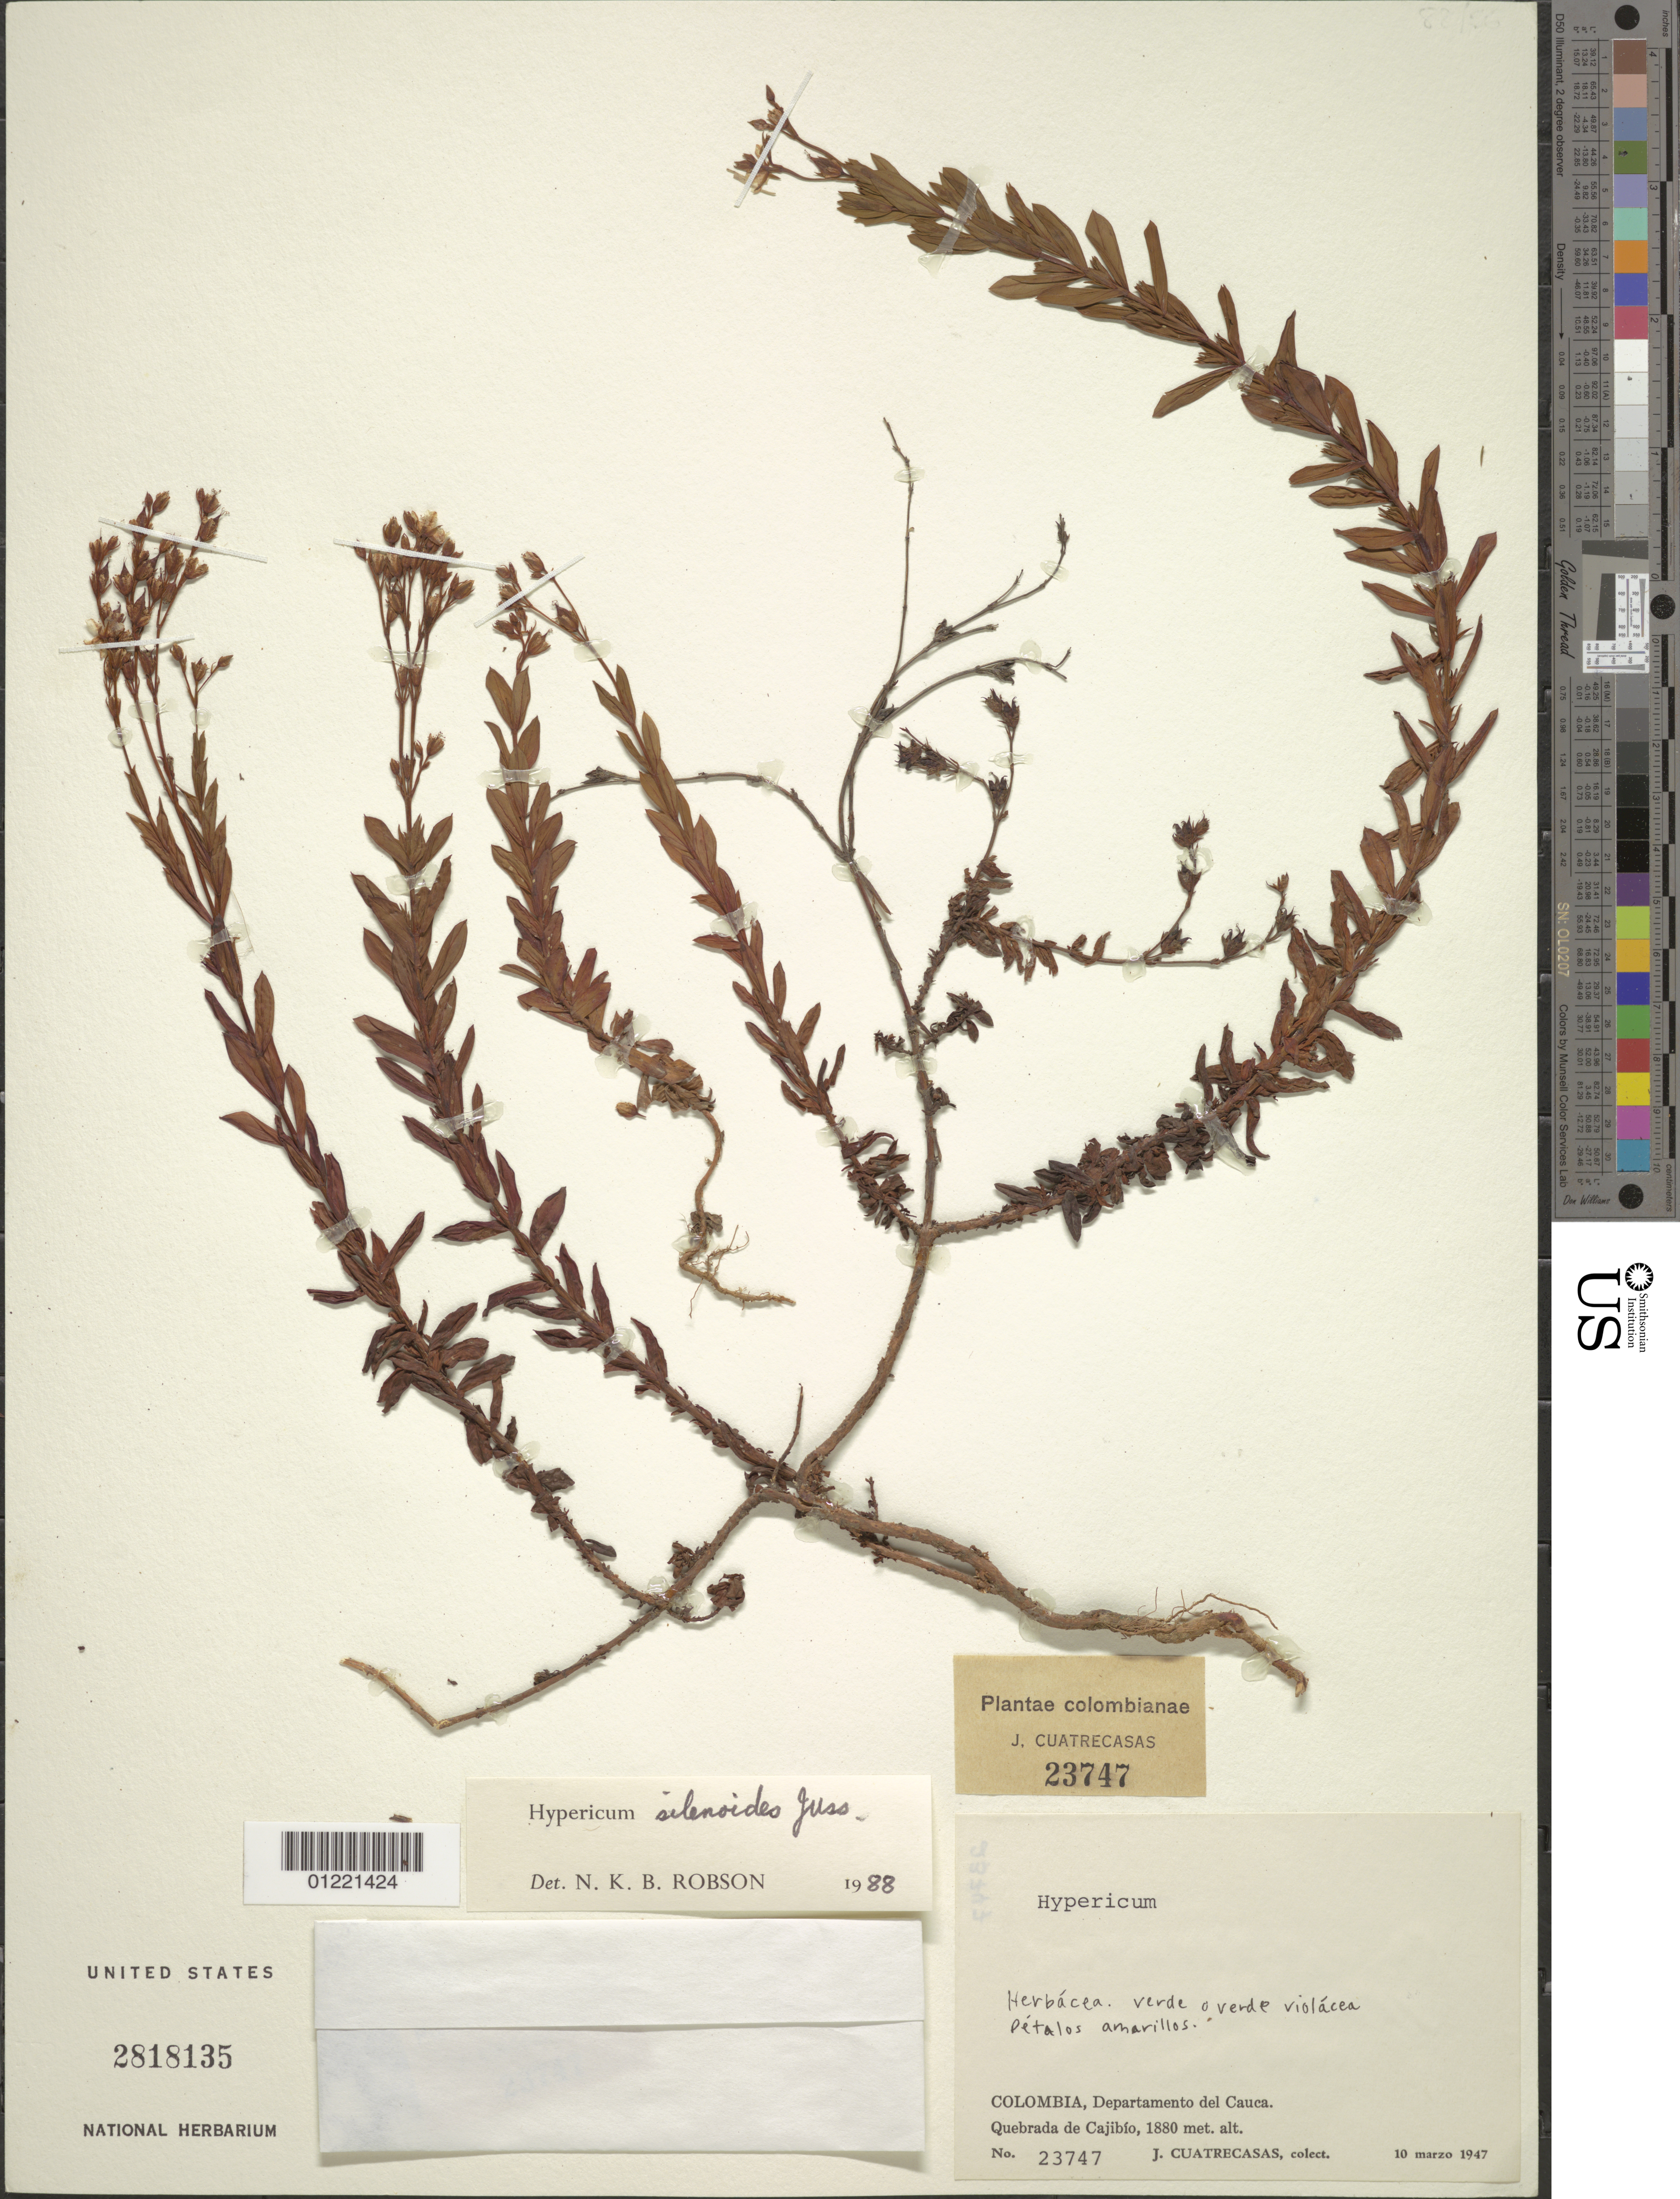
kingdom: Plantae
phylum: Tracheophyta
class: Magnoliopsida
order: Malpighiales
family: Hypericaceae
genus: Hypericum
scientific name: Hypericum silenoides subsp. silenoides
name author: Juss.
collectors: J. Cuatrecasas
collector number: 23747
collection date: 1947-03-10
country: Colombia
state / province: Cauca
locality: Quebrada de Cajibío.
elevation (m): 1880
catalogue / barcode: US 2818135